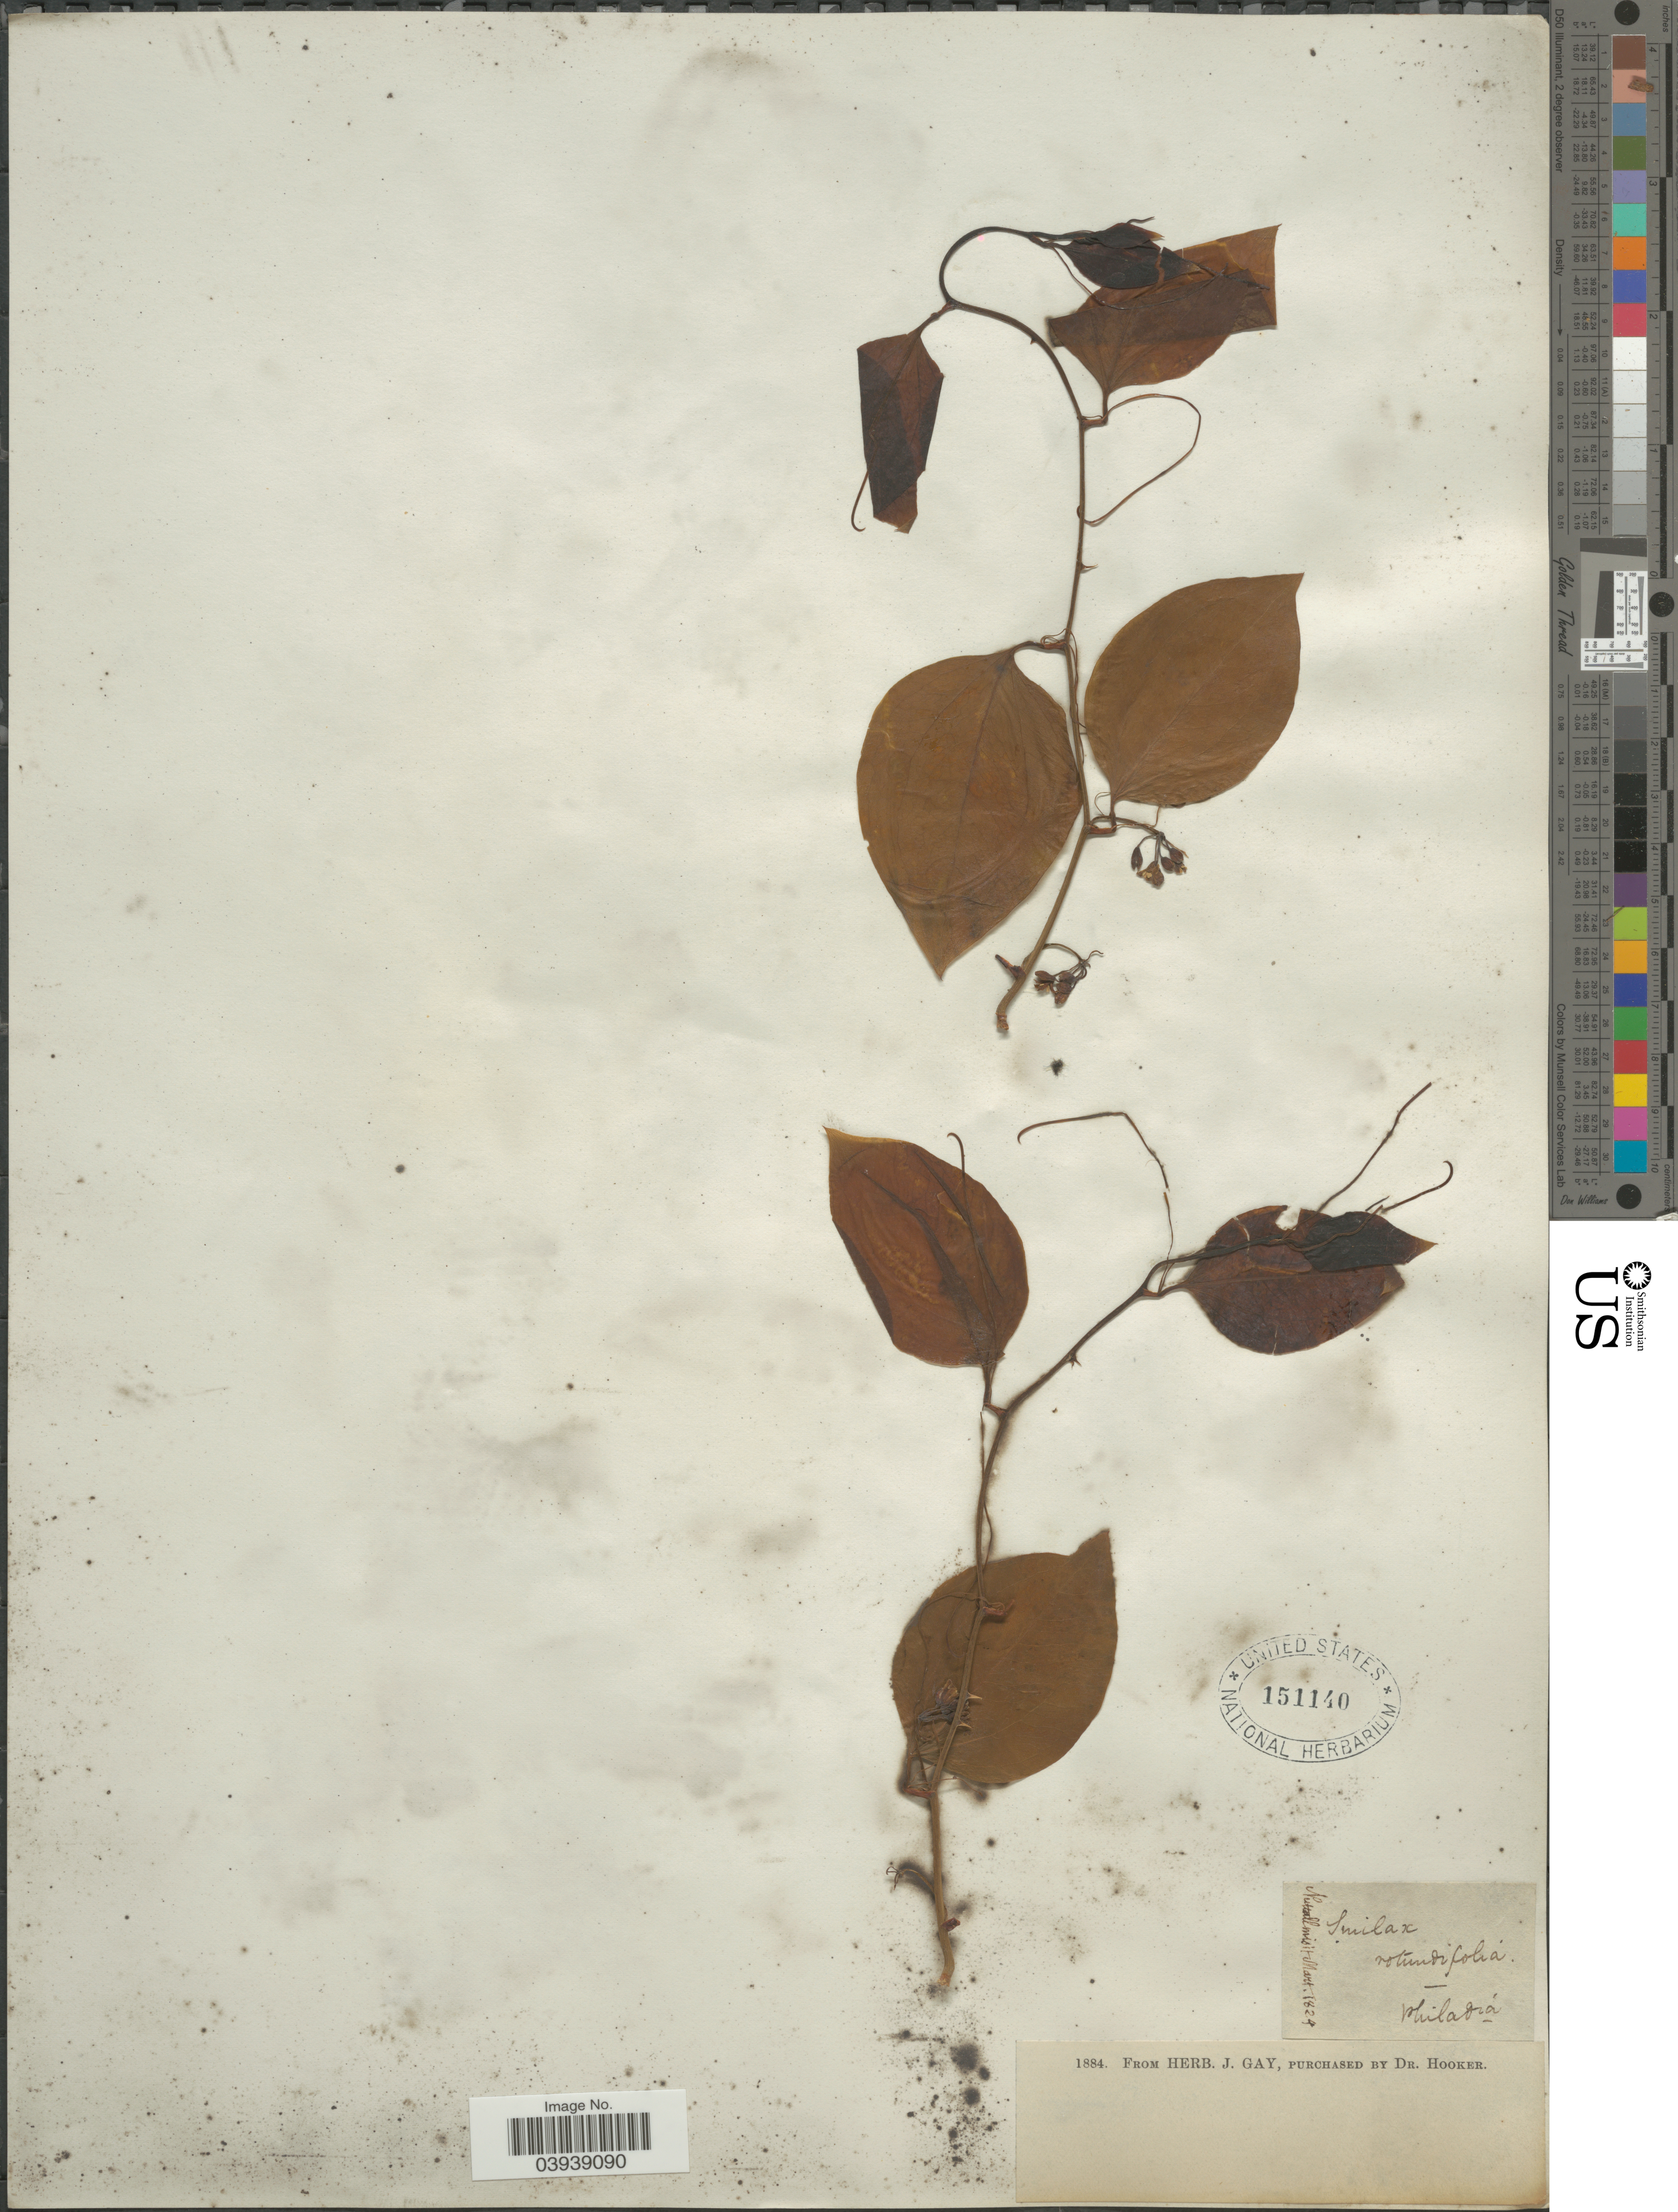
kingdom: Plantae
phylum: Tracheophyta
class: Liliopsida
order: Liliales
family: Smilacaceae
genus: Smilax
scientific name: Smilax rotundifolia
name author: L.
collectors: ex herb. J. Gay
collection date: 1824-03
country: United States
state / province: Pennsylvania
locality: Philadia.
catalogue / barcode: US 151140